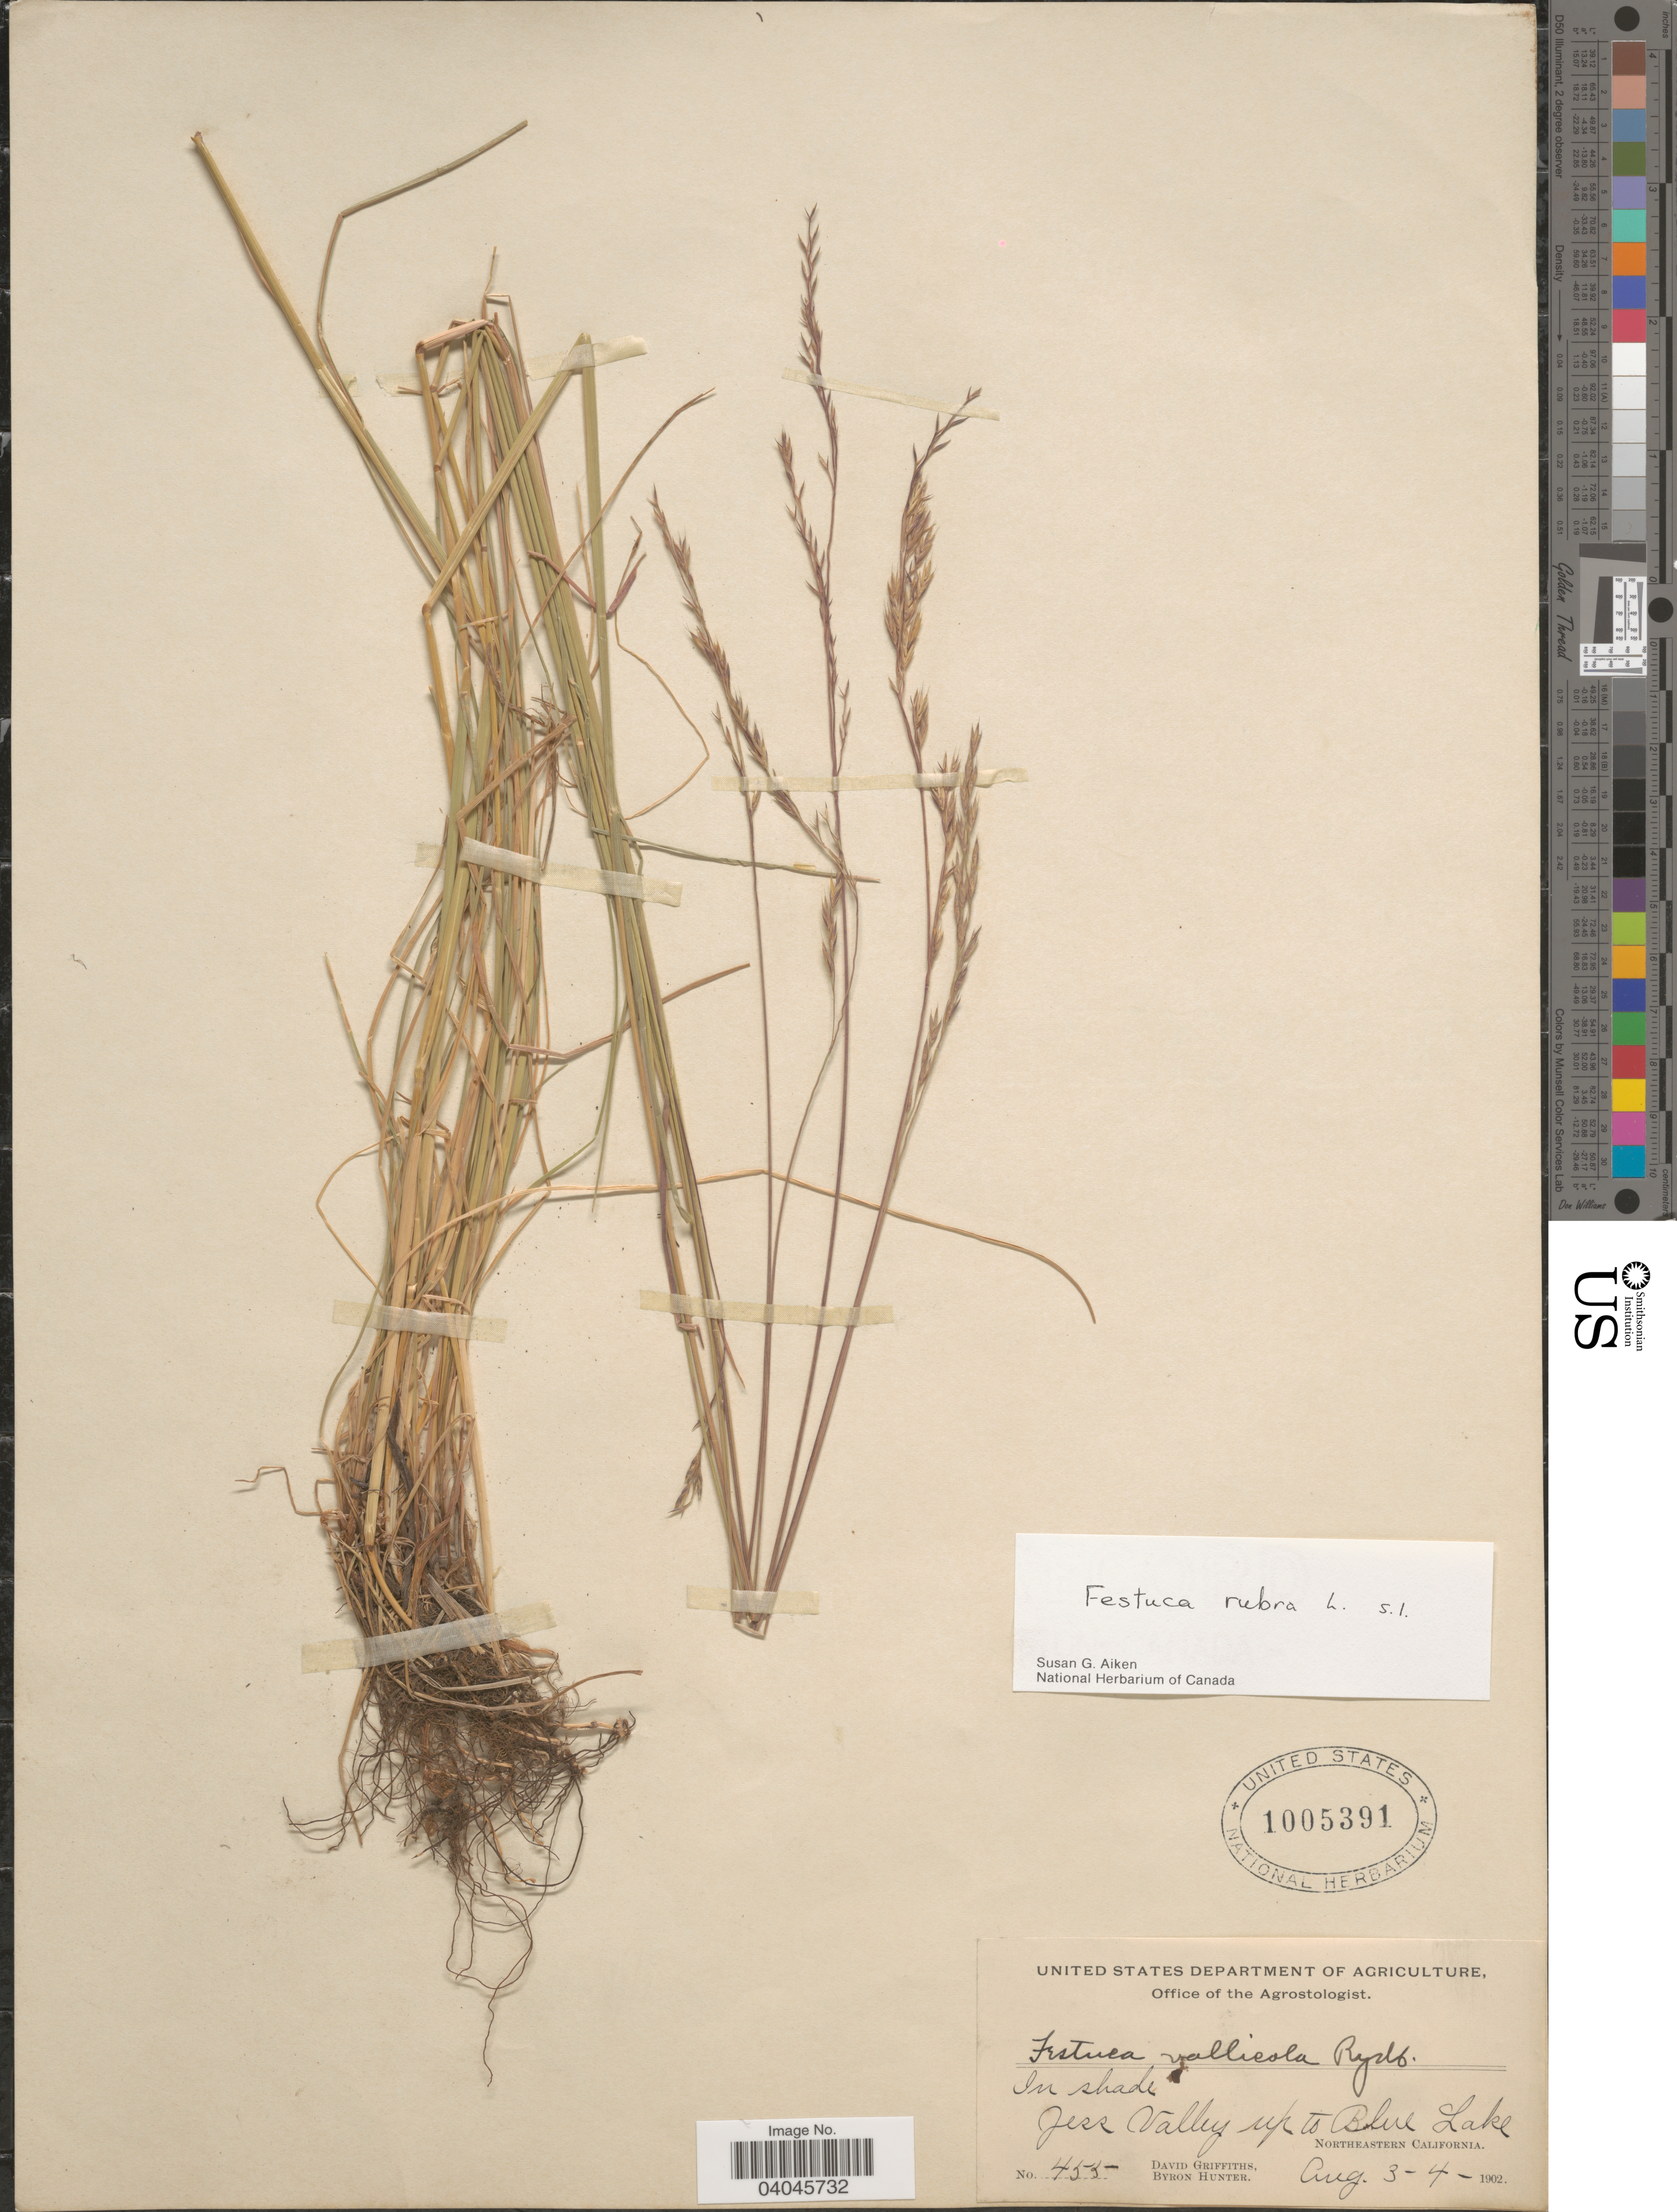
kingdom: Plantae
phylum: Tracheophyta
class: Liliopsida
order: Poales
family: Poaceae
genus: Festuca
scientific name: Festuca rubra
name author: L.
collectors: D. Griffiths & B. Hunter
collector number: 455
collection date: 1902-08-03/1902-08-04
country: United States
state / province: California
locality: Jess Valley up to Blue Lake. Northern California.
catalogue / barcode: US 1005391